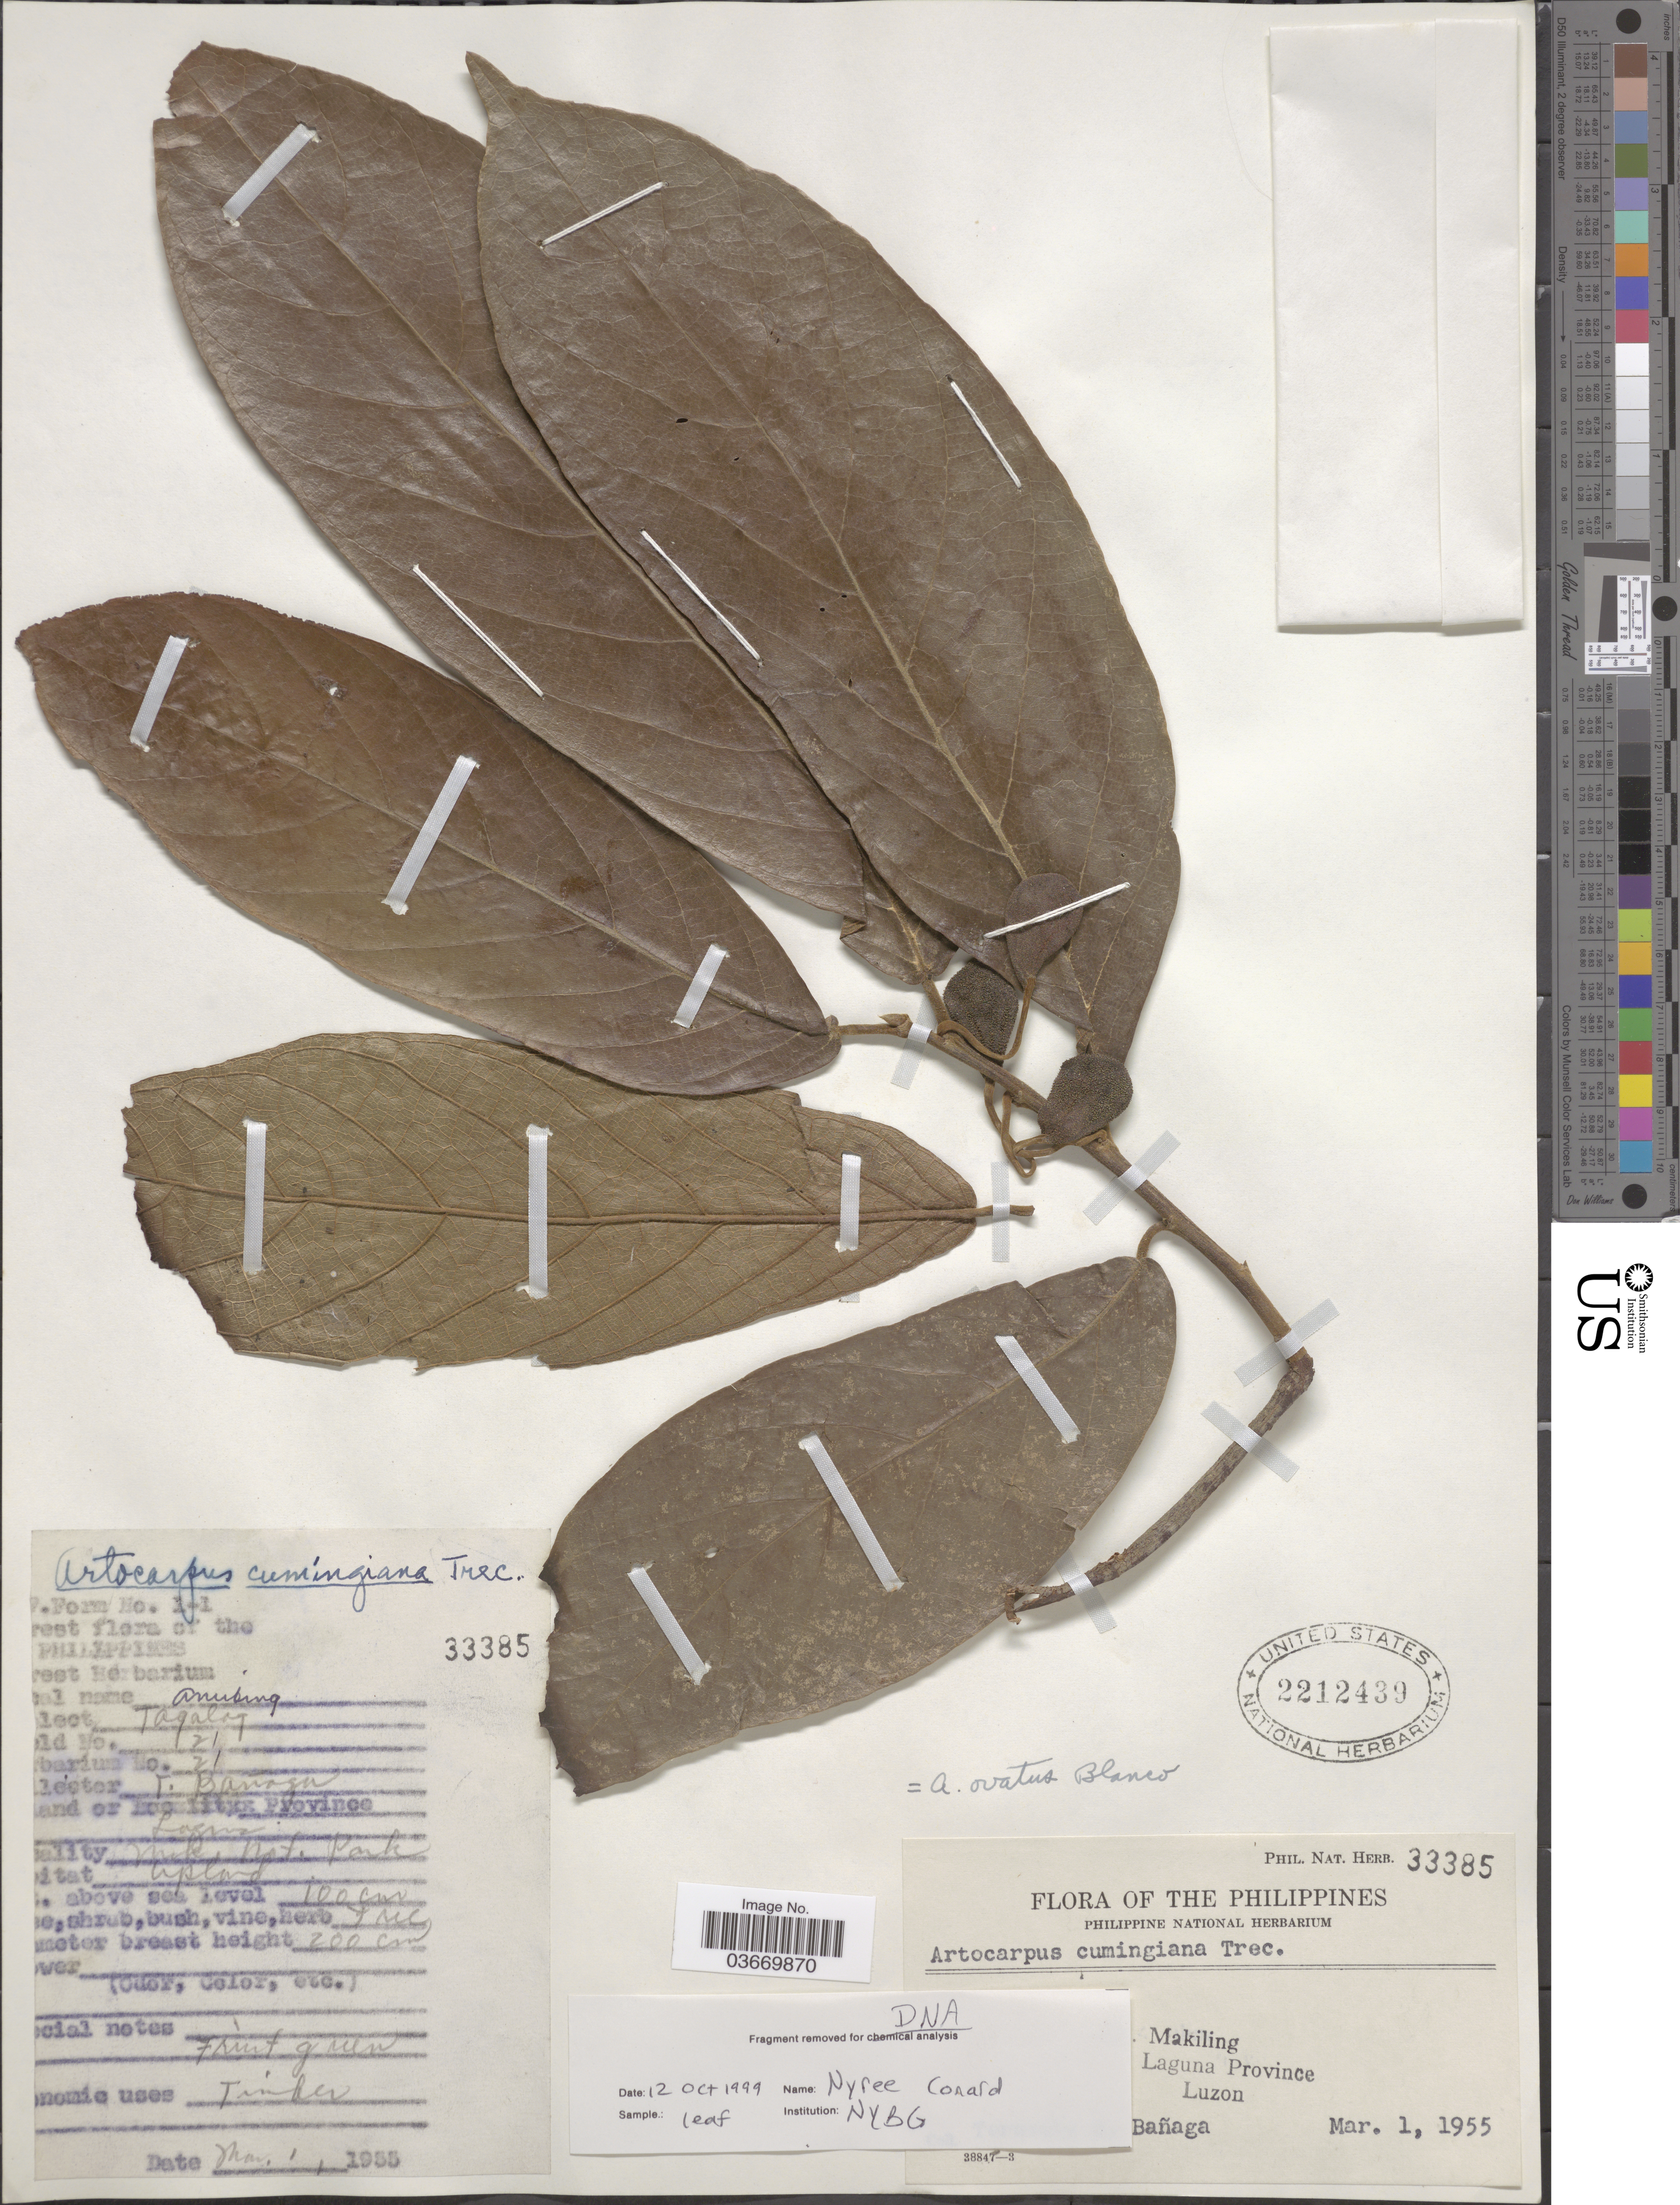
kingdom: Plantae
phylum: Tracheophyta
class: Magnoliopsida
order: Rosales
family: Moraceae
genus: Artocarpus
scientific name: Artocarpus ovatus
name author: Blanco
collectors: T. Banaga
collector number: Phil. Nat. Herb. 33385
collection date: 1955-03-01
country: Philippines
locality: Makiling, Laguna Province, Luzon.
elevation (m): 1000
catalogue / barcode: US 2212439